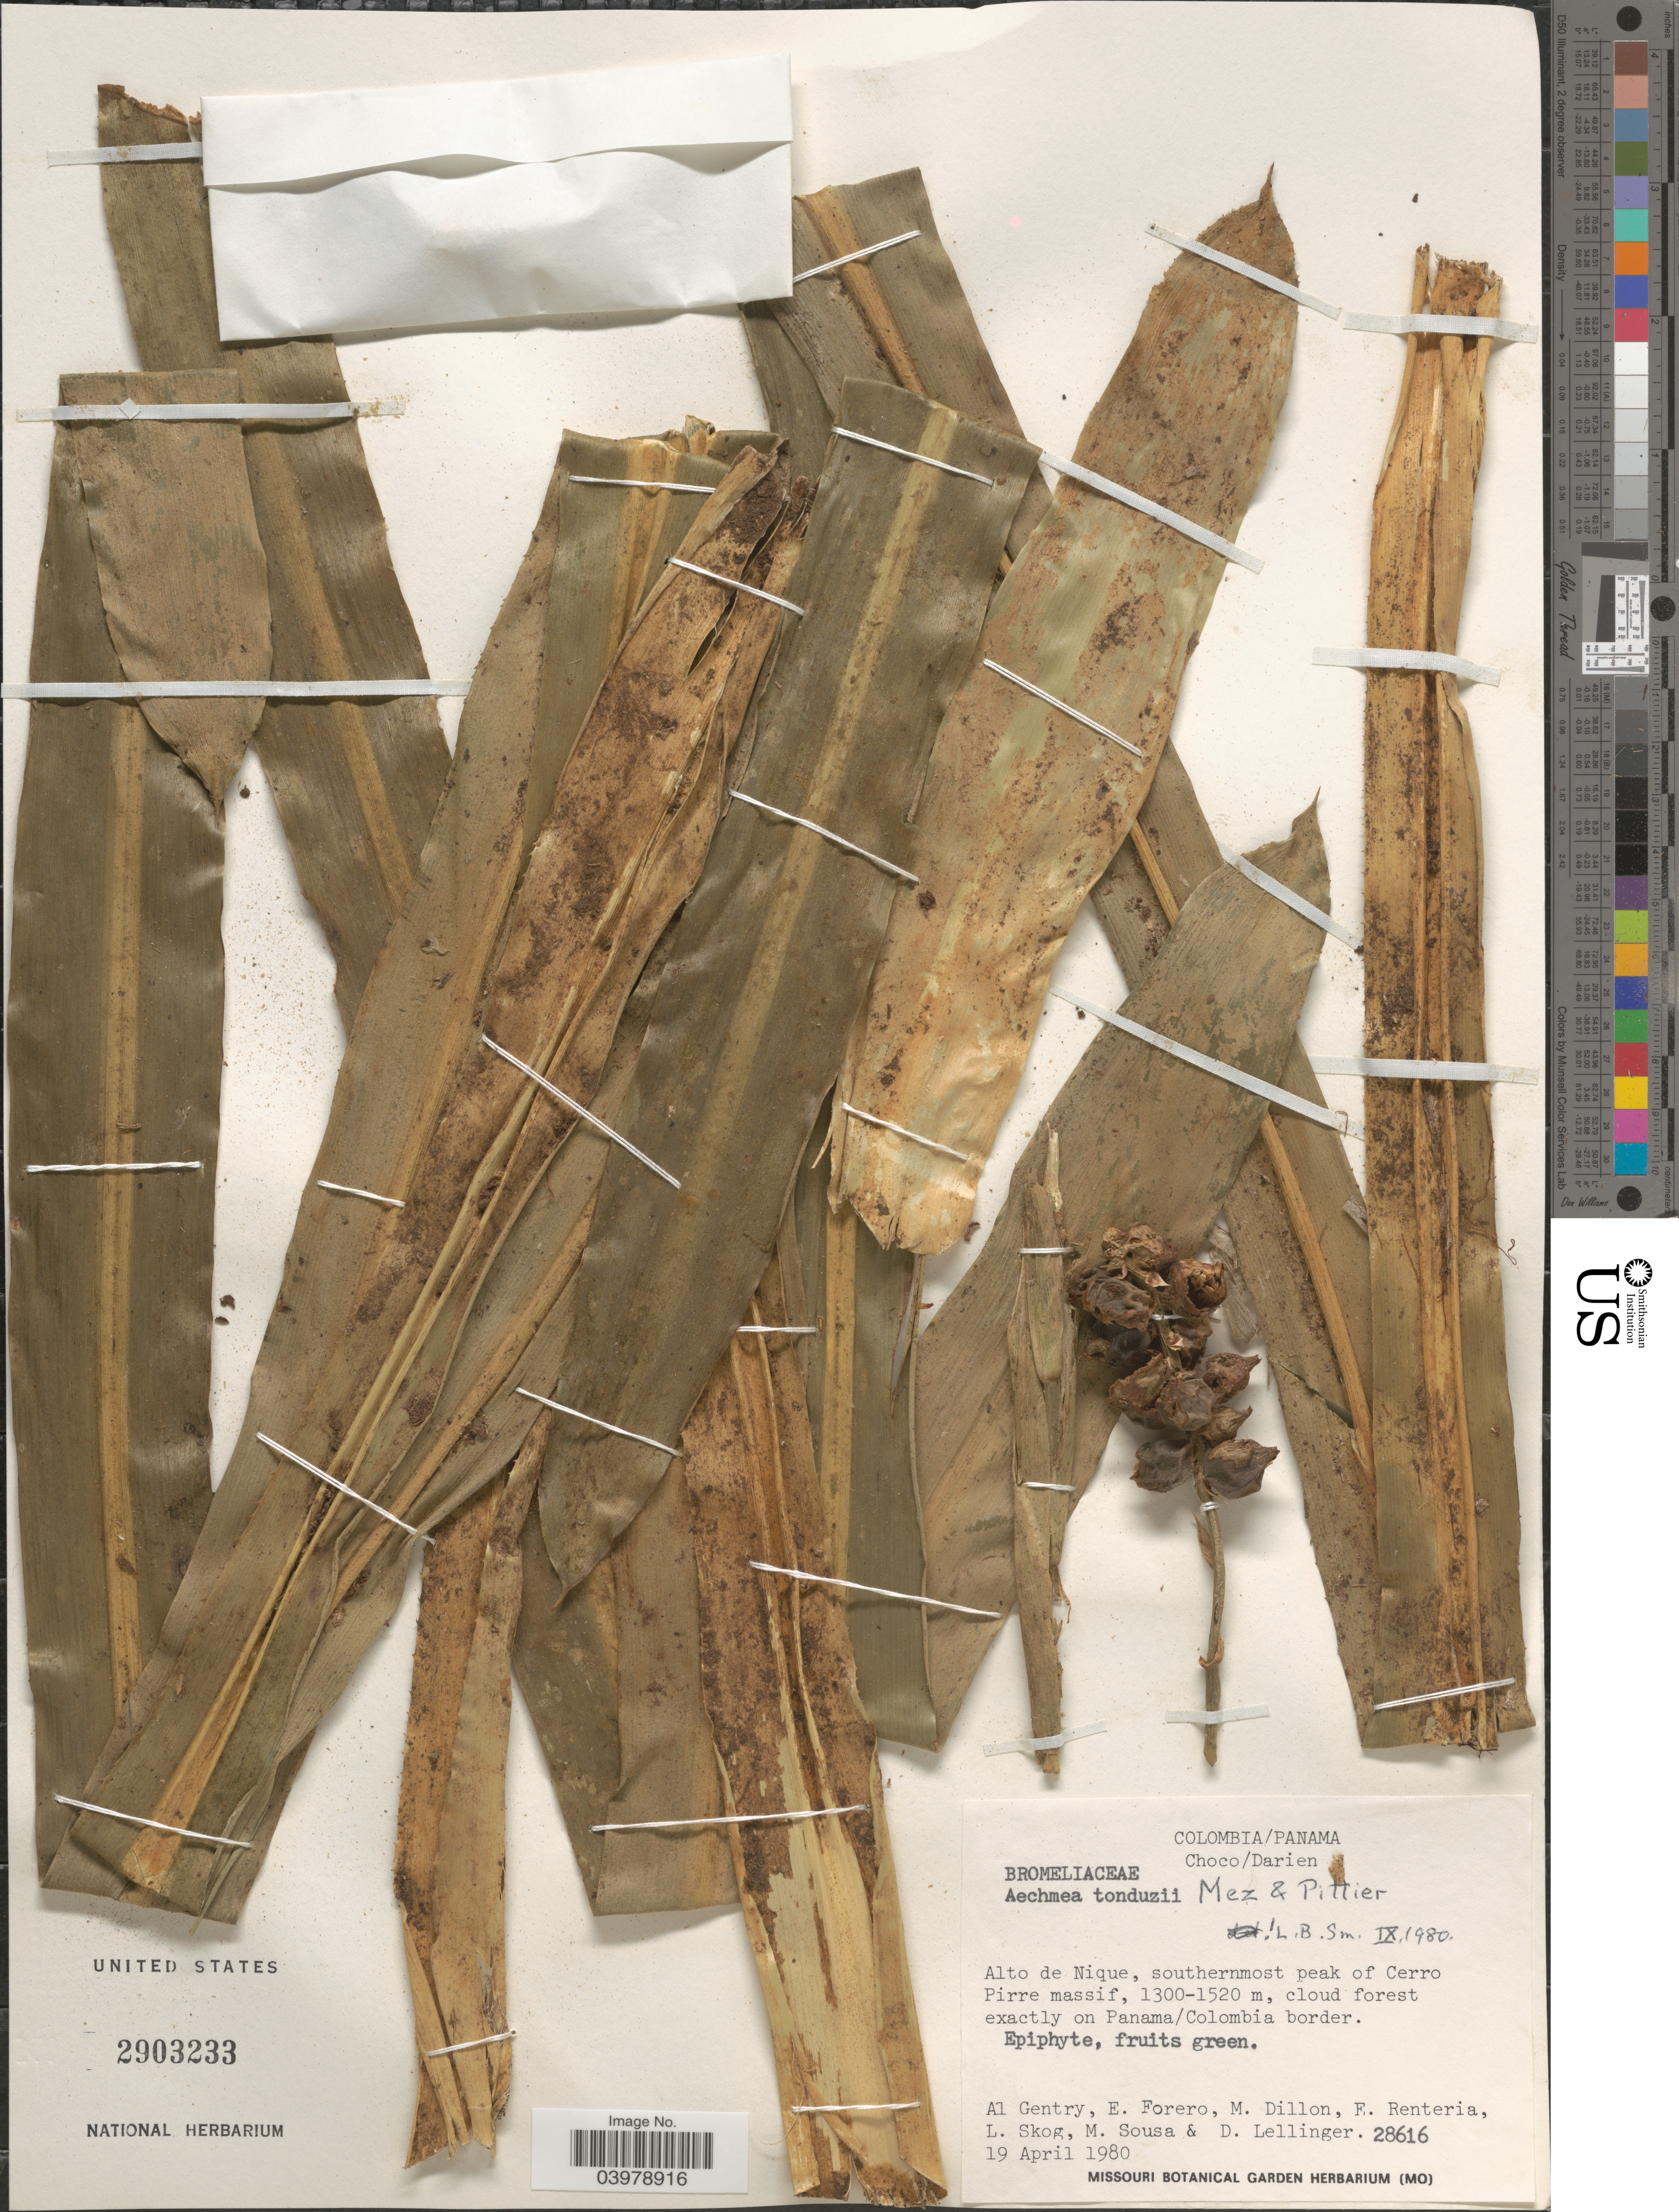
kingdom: Plantae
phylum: Tracheophyta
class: Liliopsida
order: Poales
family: Bromeliaceae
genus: Aechmea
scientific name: Aechmea tonduzii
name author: Mez & Pittier ex Mez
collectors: A. H. Gentry, E. Forero, M. O. Dillon, E. Renteria & et al.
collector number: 28616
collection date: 1980-04-19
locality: Colombia/Panama. Choco/Darien. Alto de Nique, southernmost peak of Cerro Pirre massif, cloud forest exactly on Panama/Colombia border.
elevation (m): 1300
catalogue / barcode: US 2903233